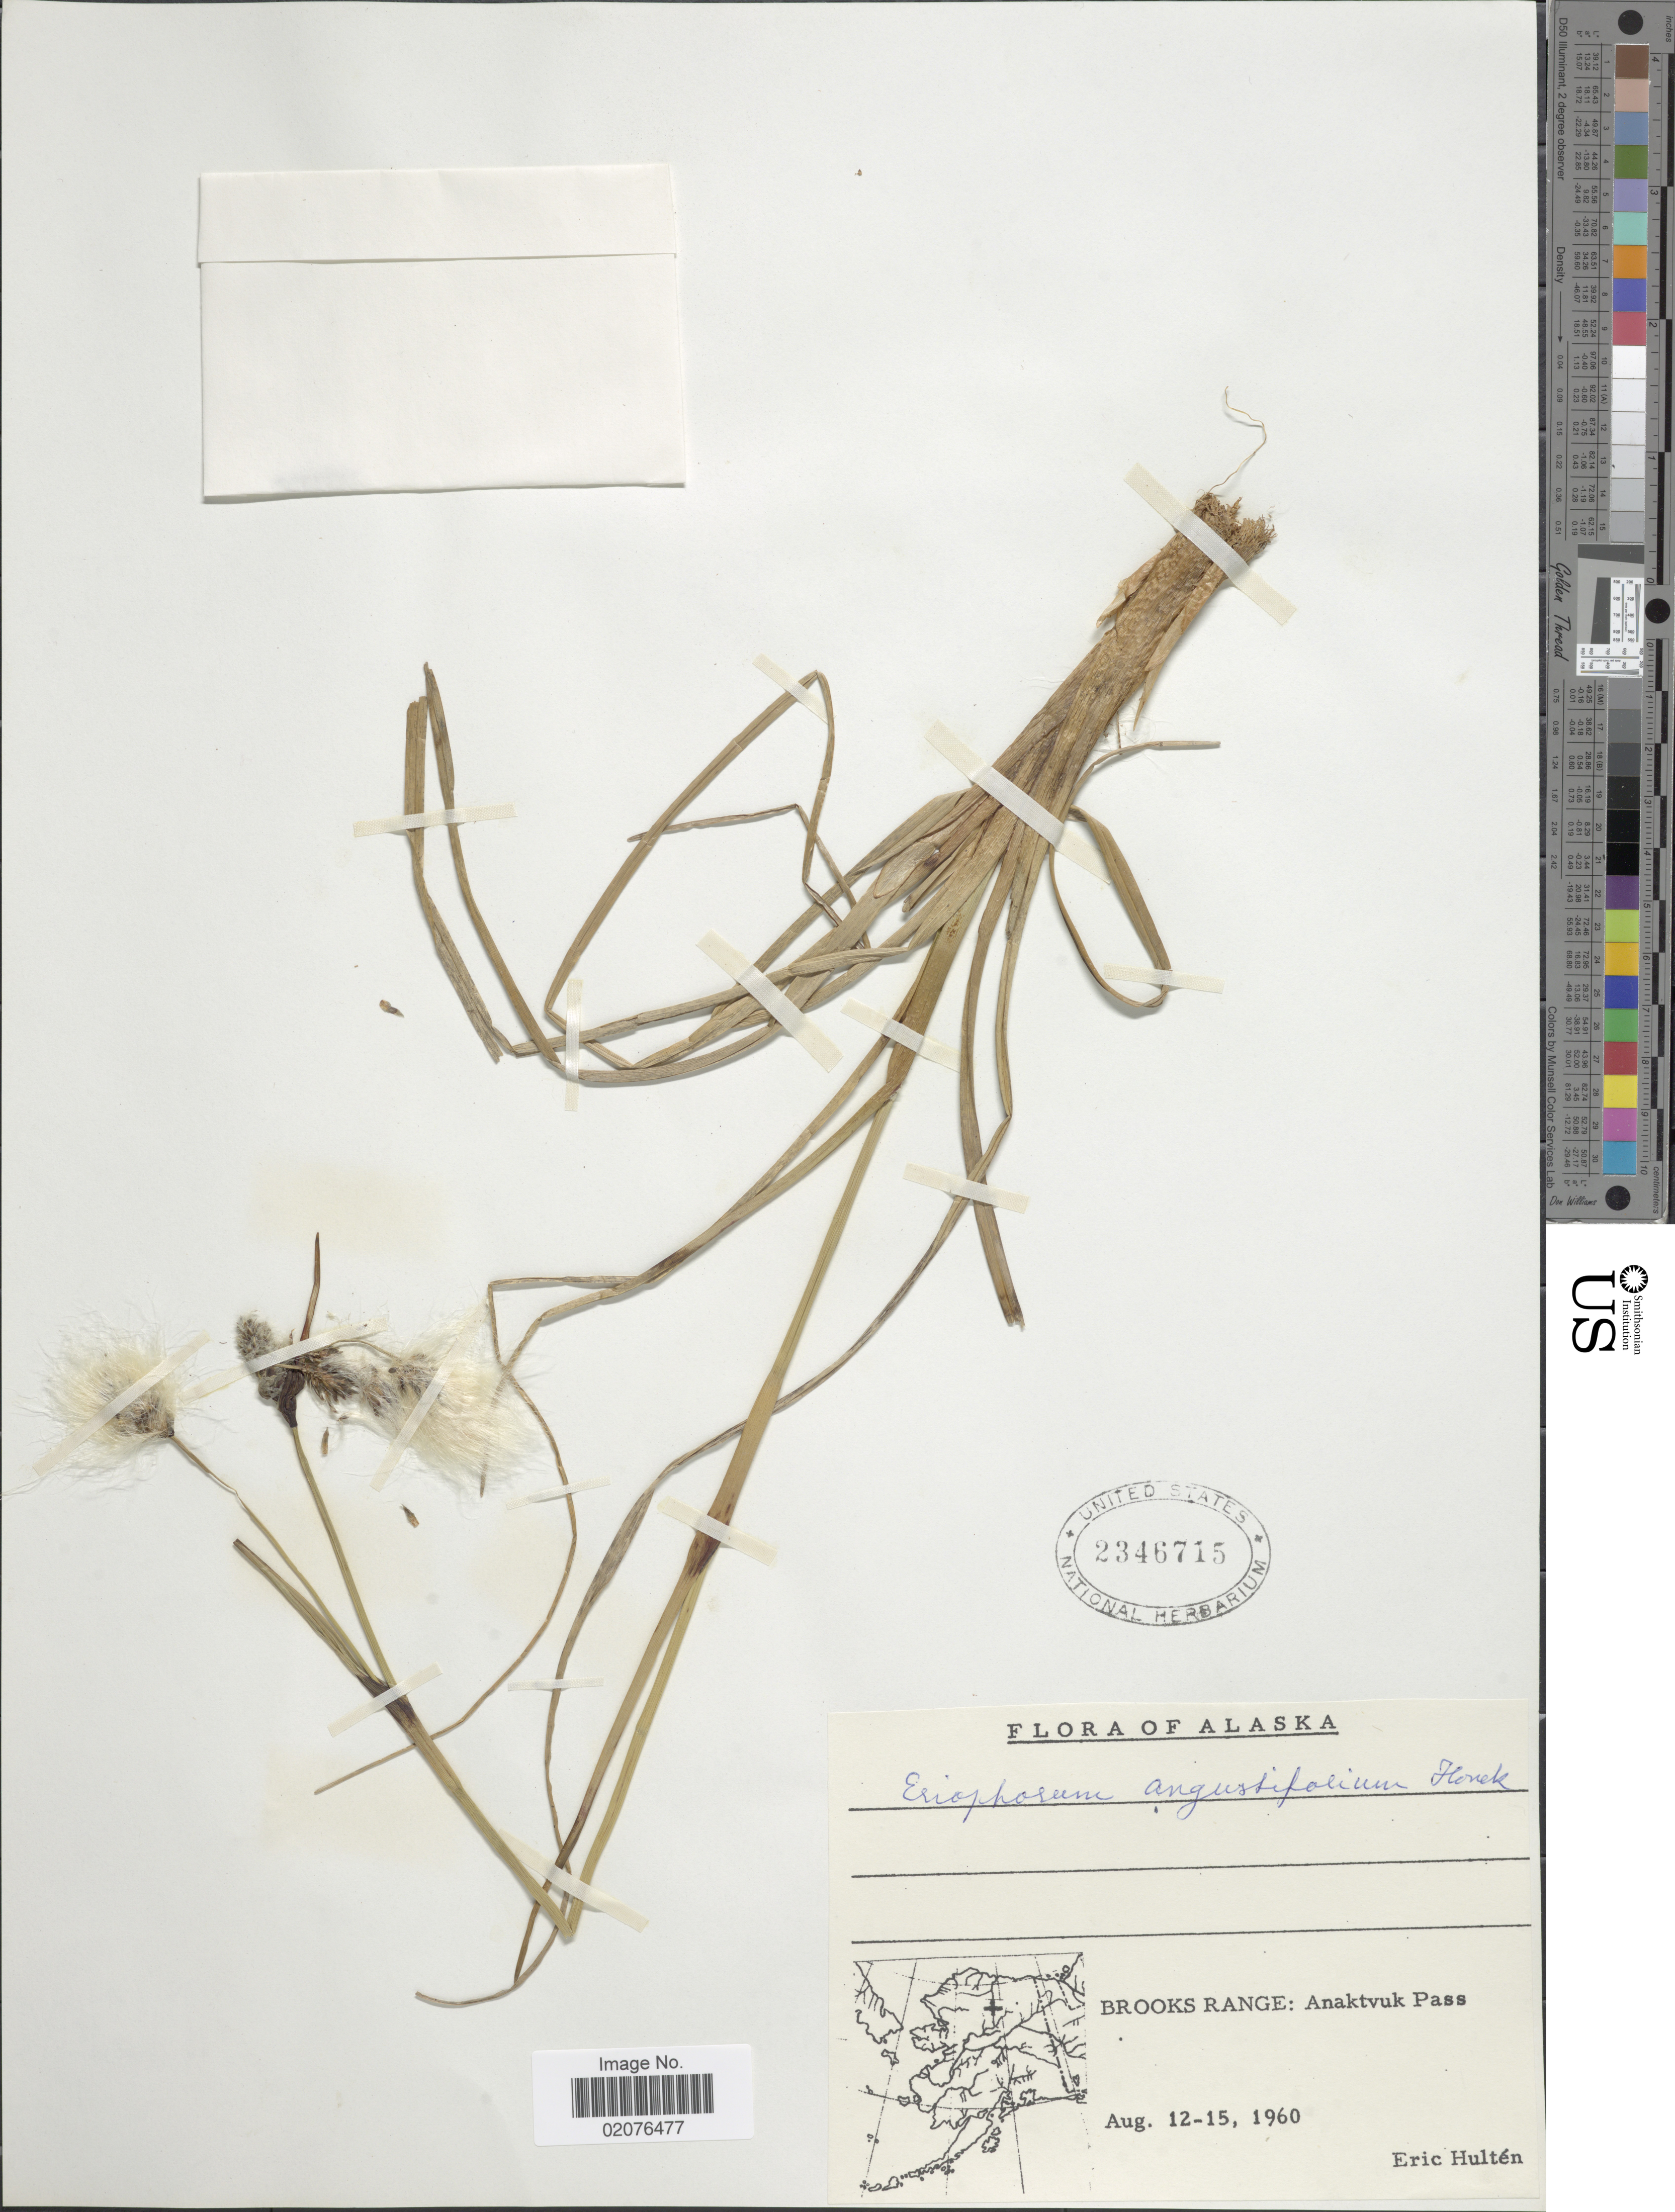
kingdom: Plantae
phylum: Tracheophyta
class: Liliopsida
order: Poales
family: Cyperaceae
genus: Eriophorum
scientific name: Eriophorum angustifolium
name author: Honck.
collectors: E. G. Hultén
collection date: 1960-08-12/1960-08-15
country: United States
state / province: Alaska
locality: Brooks Range: Anaktvuk Pass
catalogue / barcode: US 2346715